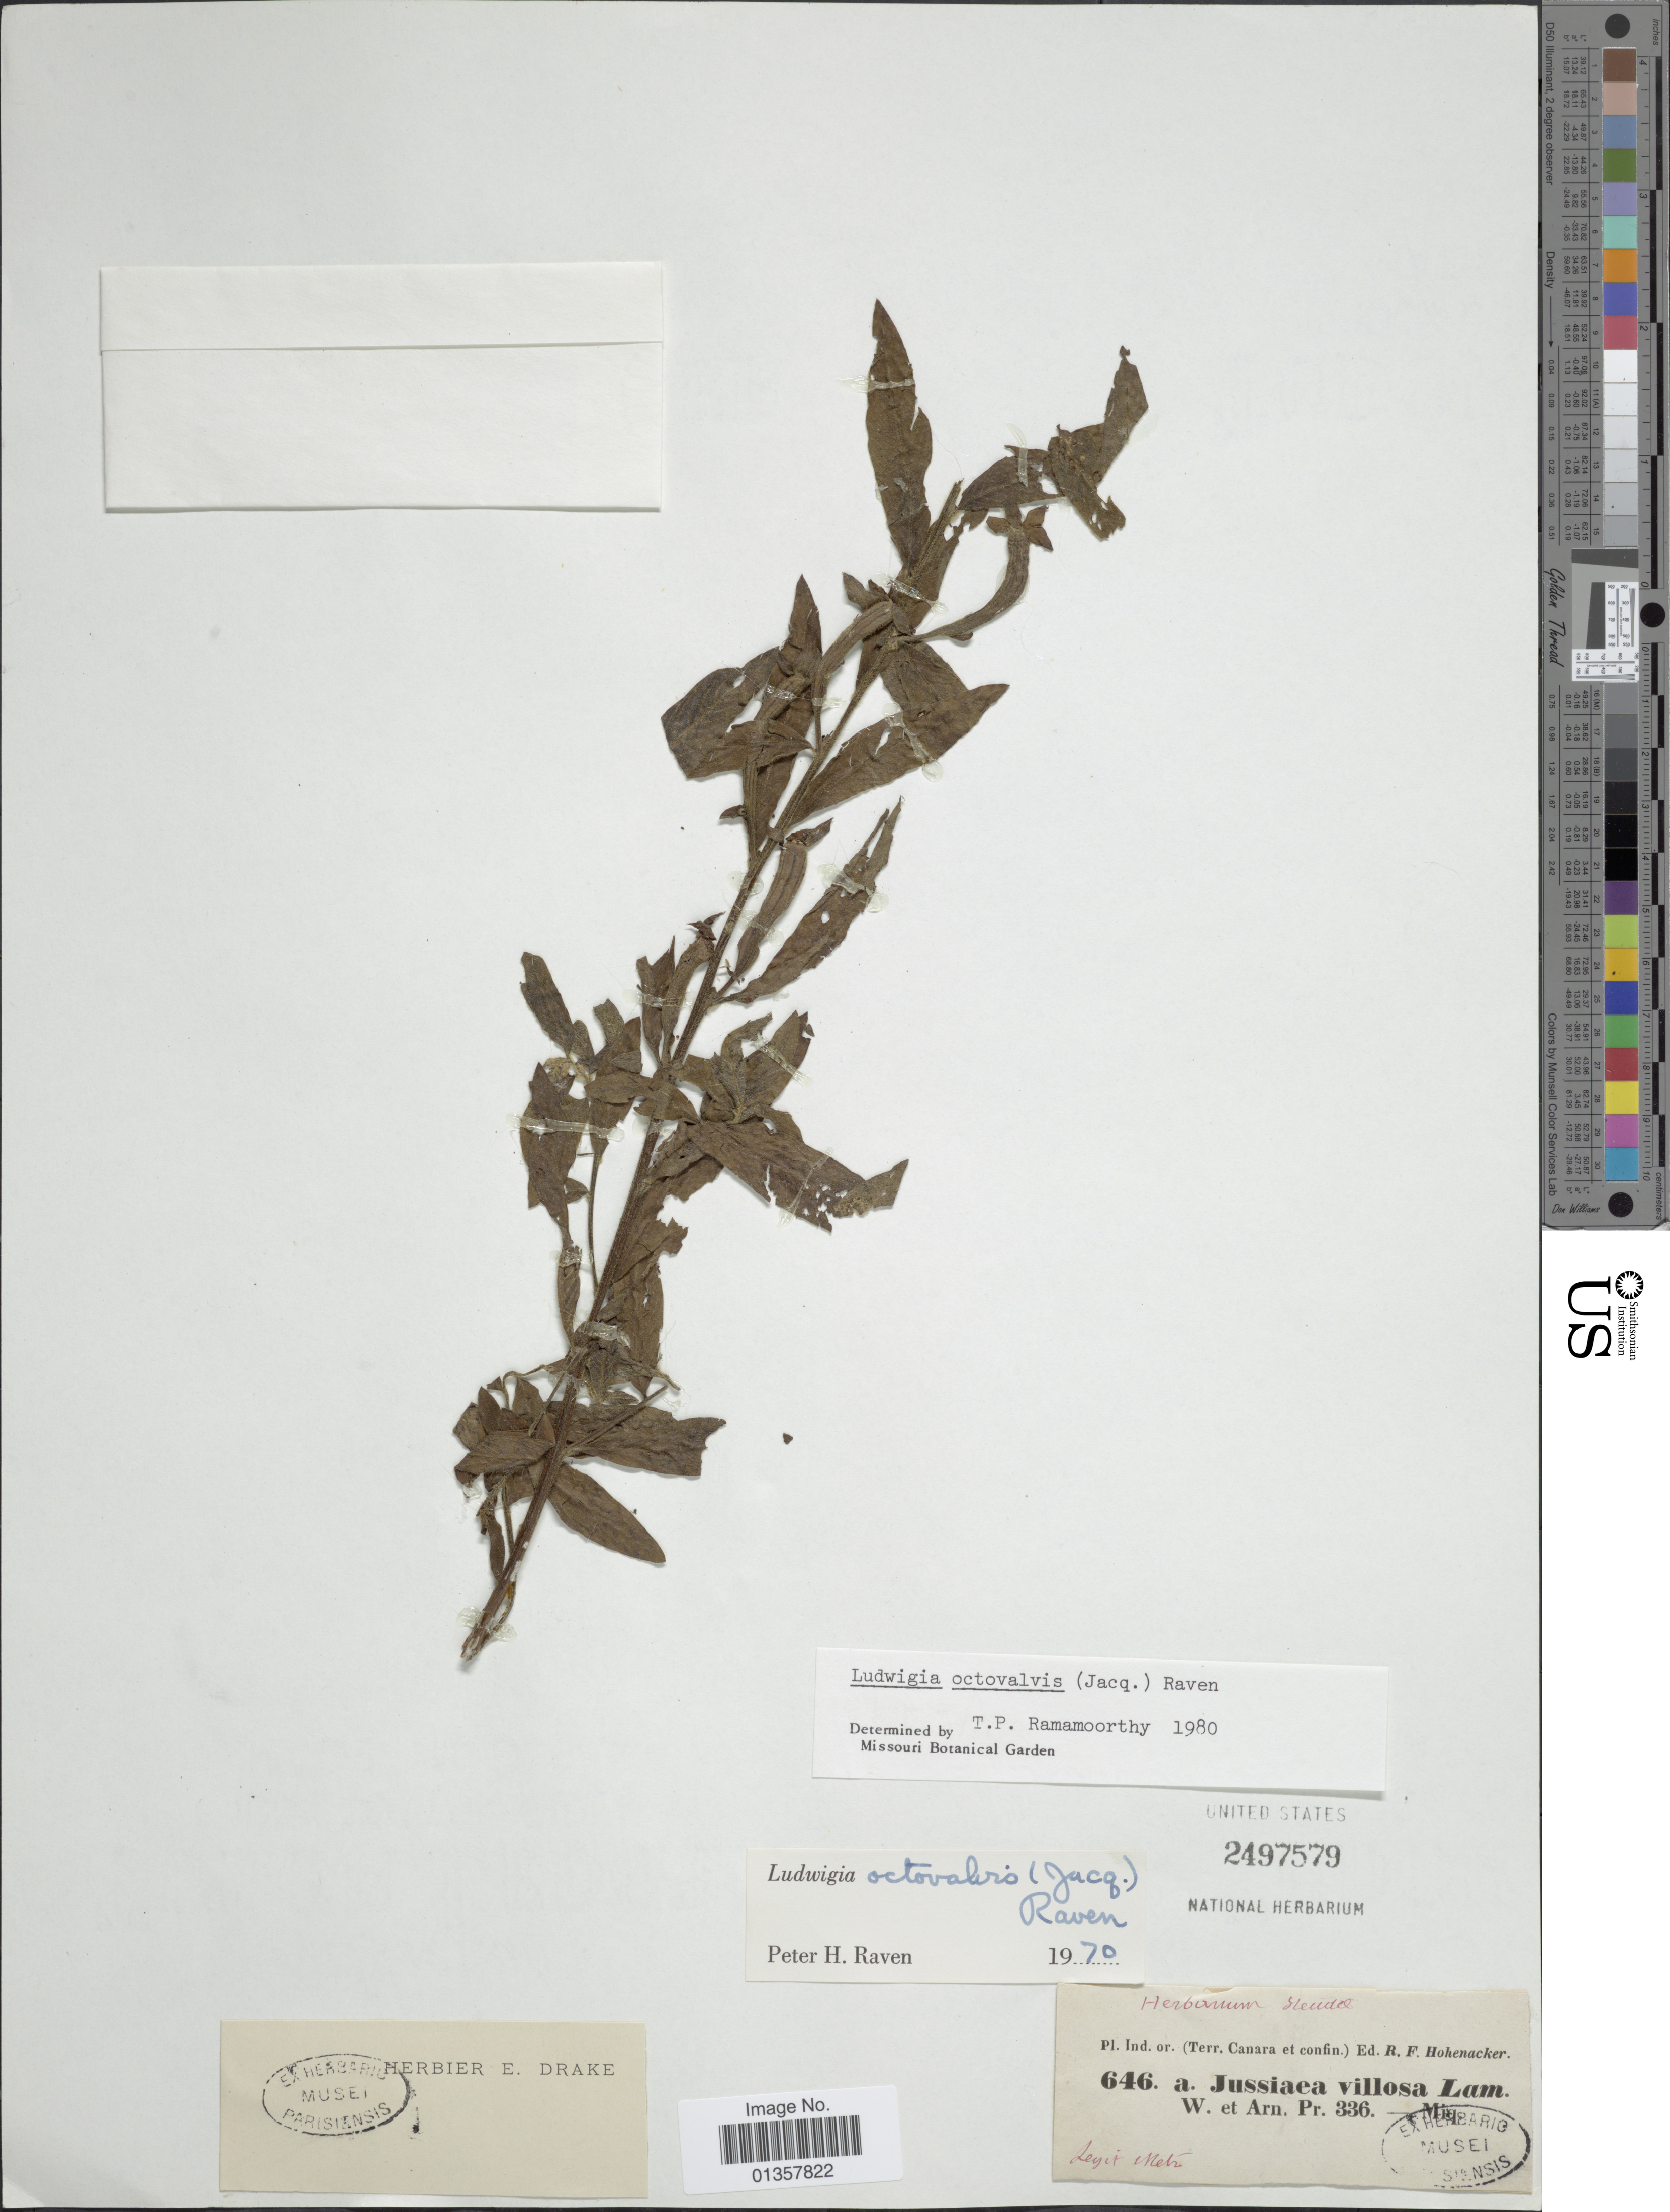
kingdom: Plantae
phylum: Tracheophyta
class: Magnoliopsida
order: Myrtales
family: Onagraceae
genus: Ludwigia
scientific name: Ludwigia octovalvis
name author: (Jacq.) P.H. Raven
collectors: -. Meti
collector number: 646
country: India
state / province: Karnataka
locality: Pl. Ind. or. (Terr. Canara et confin.)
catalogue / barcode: US 2497579